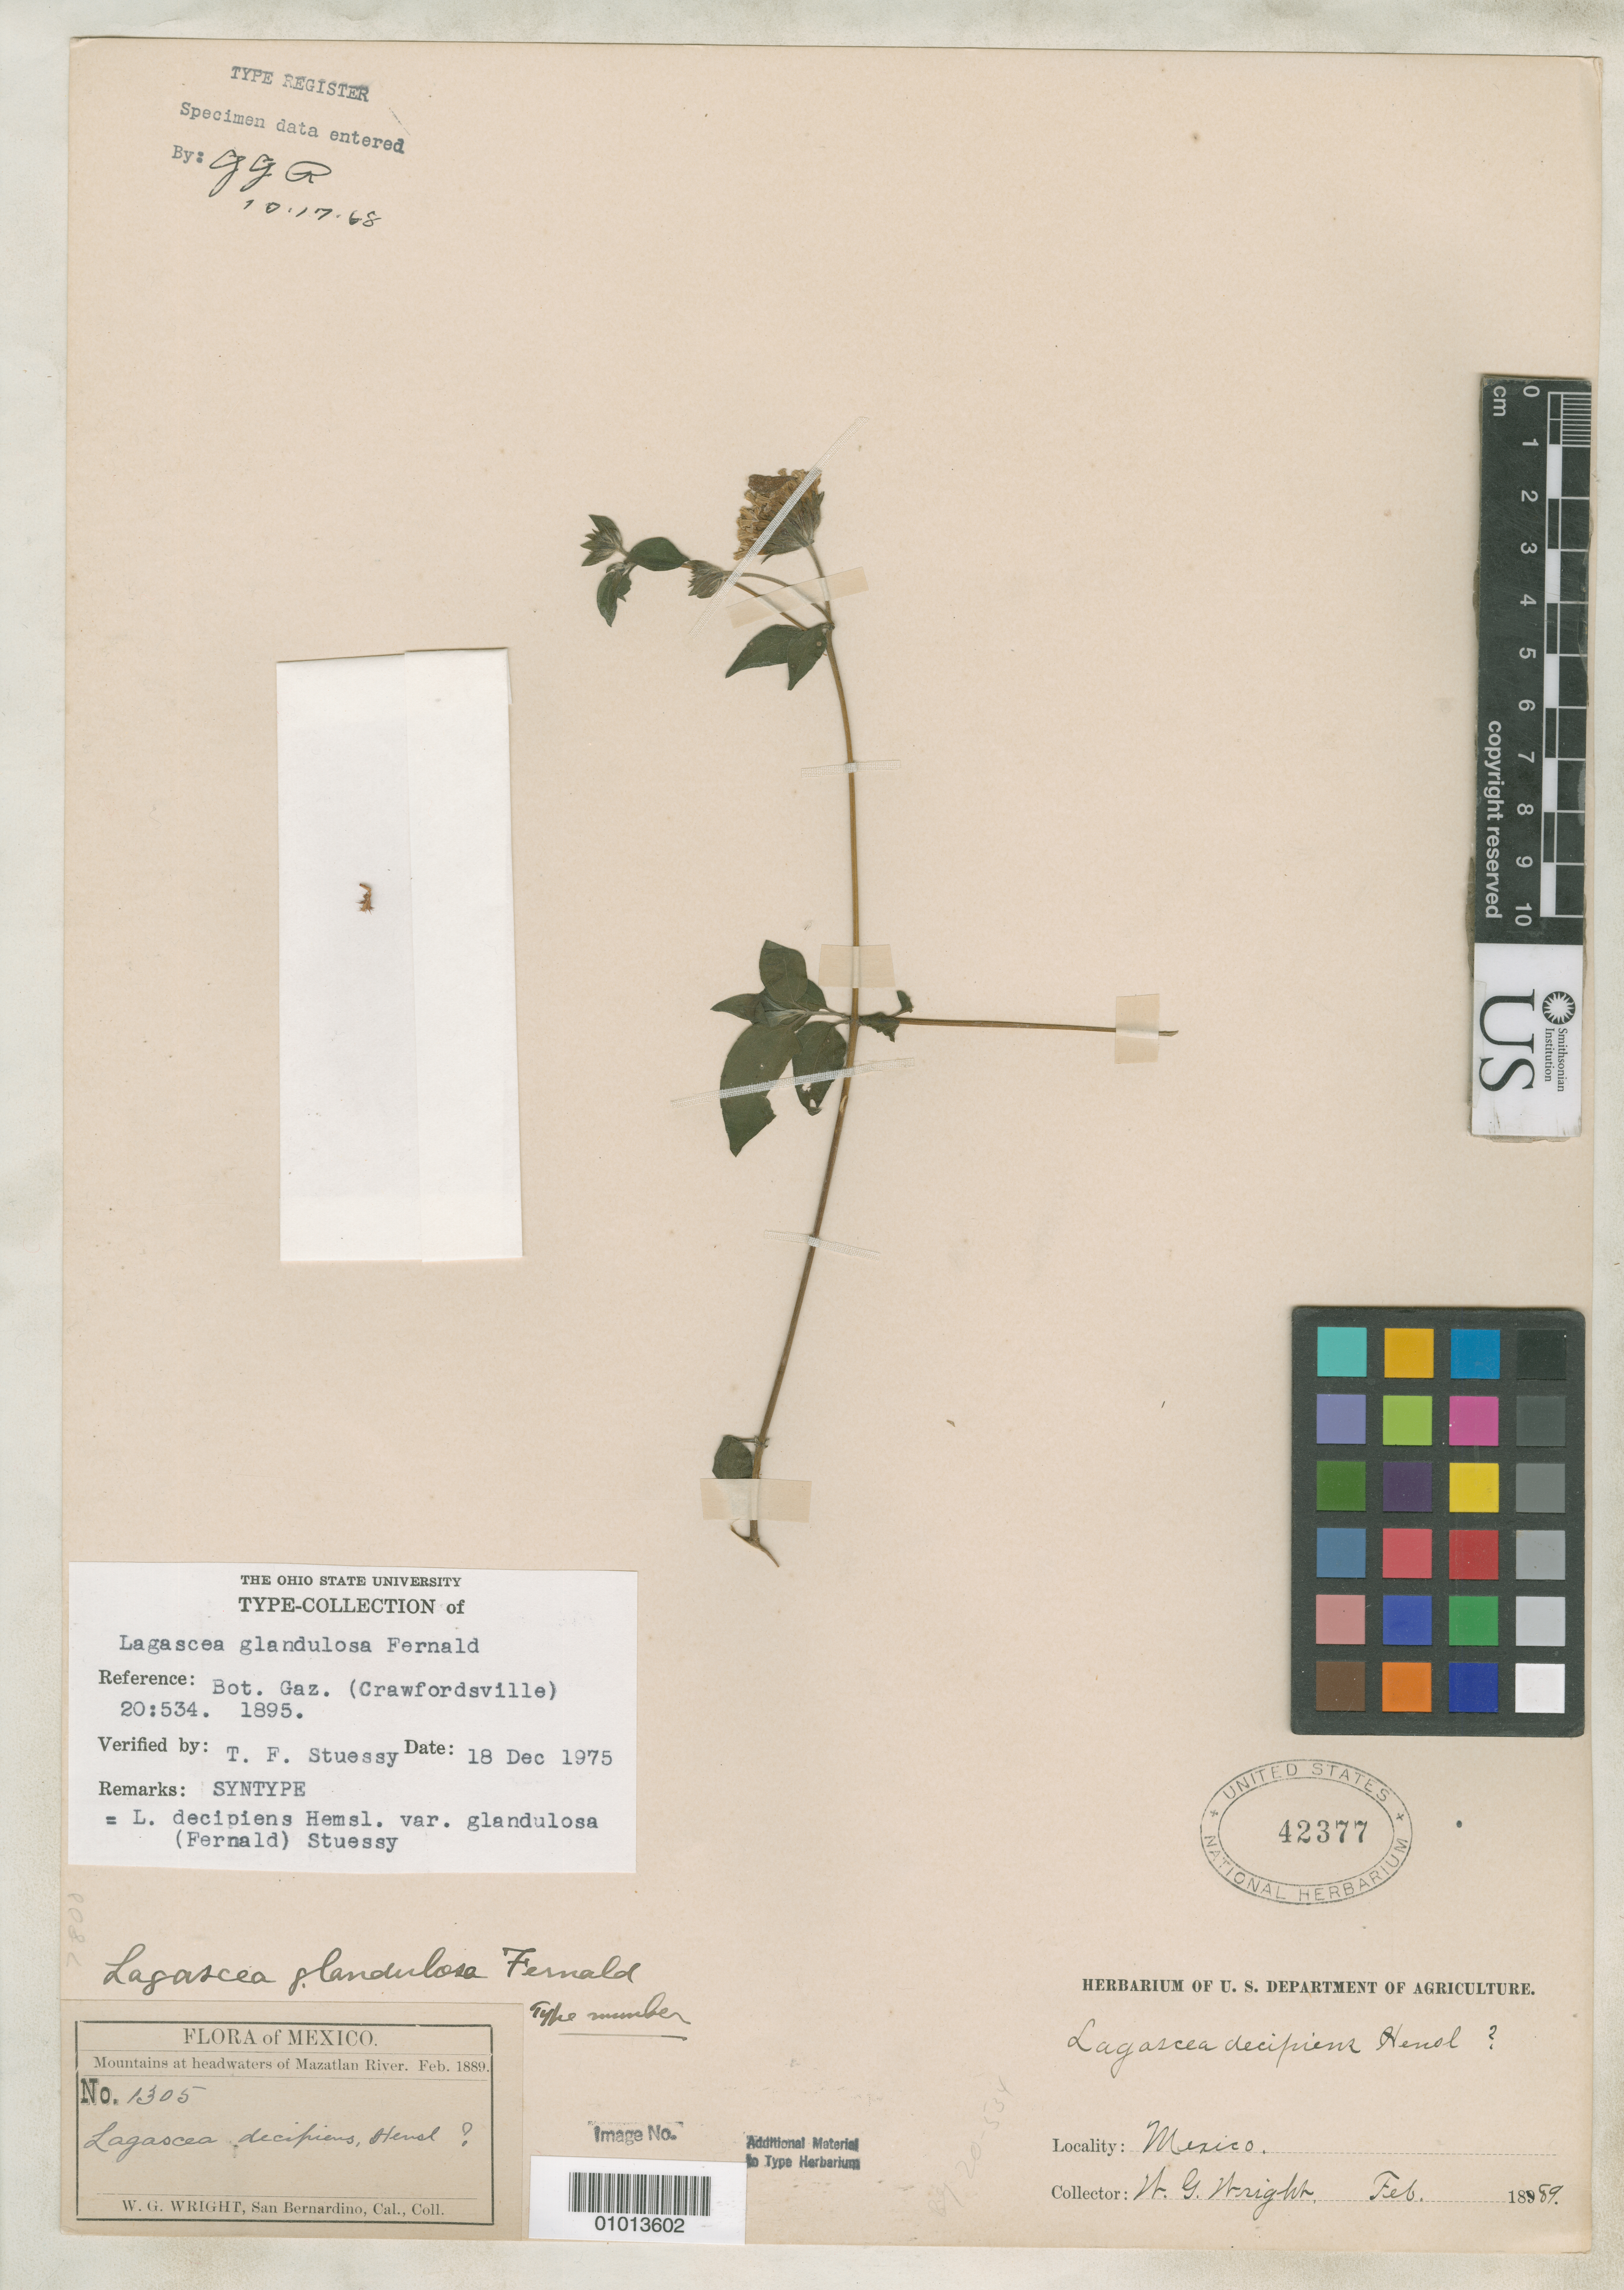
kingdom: Plantae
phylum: Tracheophyta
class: Magnoliopsida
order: Asterales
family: Asteraceae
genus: Lagascea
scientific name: Lagascea glandulosa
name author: Fernald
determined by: Stuessy, T. F.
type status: Syntype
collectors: W. G. Wright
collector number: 1305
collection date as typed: Feb 1889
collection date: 1889-02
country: Mexico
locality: Mountains at headwaters of Mazatlan River.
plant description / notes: Lectotype collection is Lamb 483 as designated by Stuessy (1978).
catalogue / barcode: US 42377